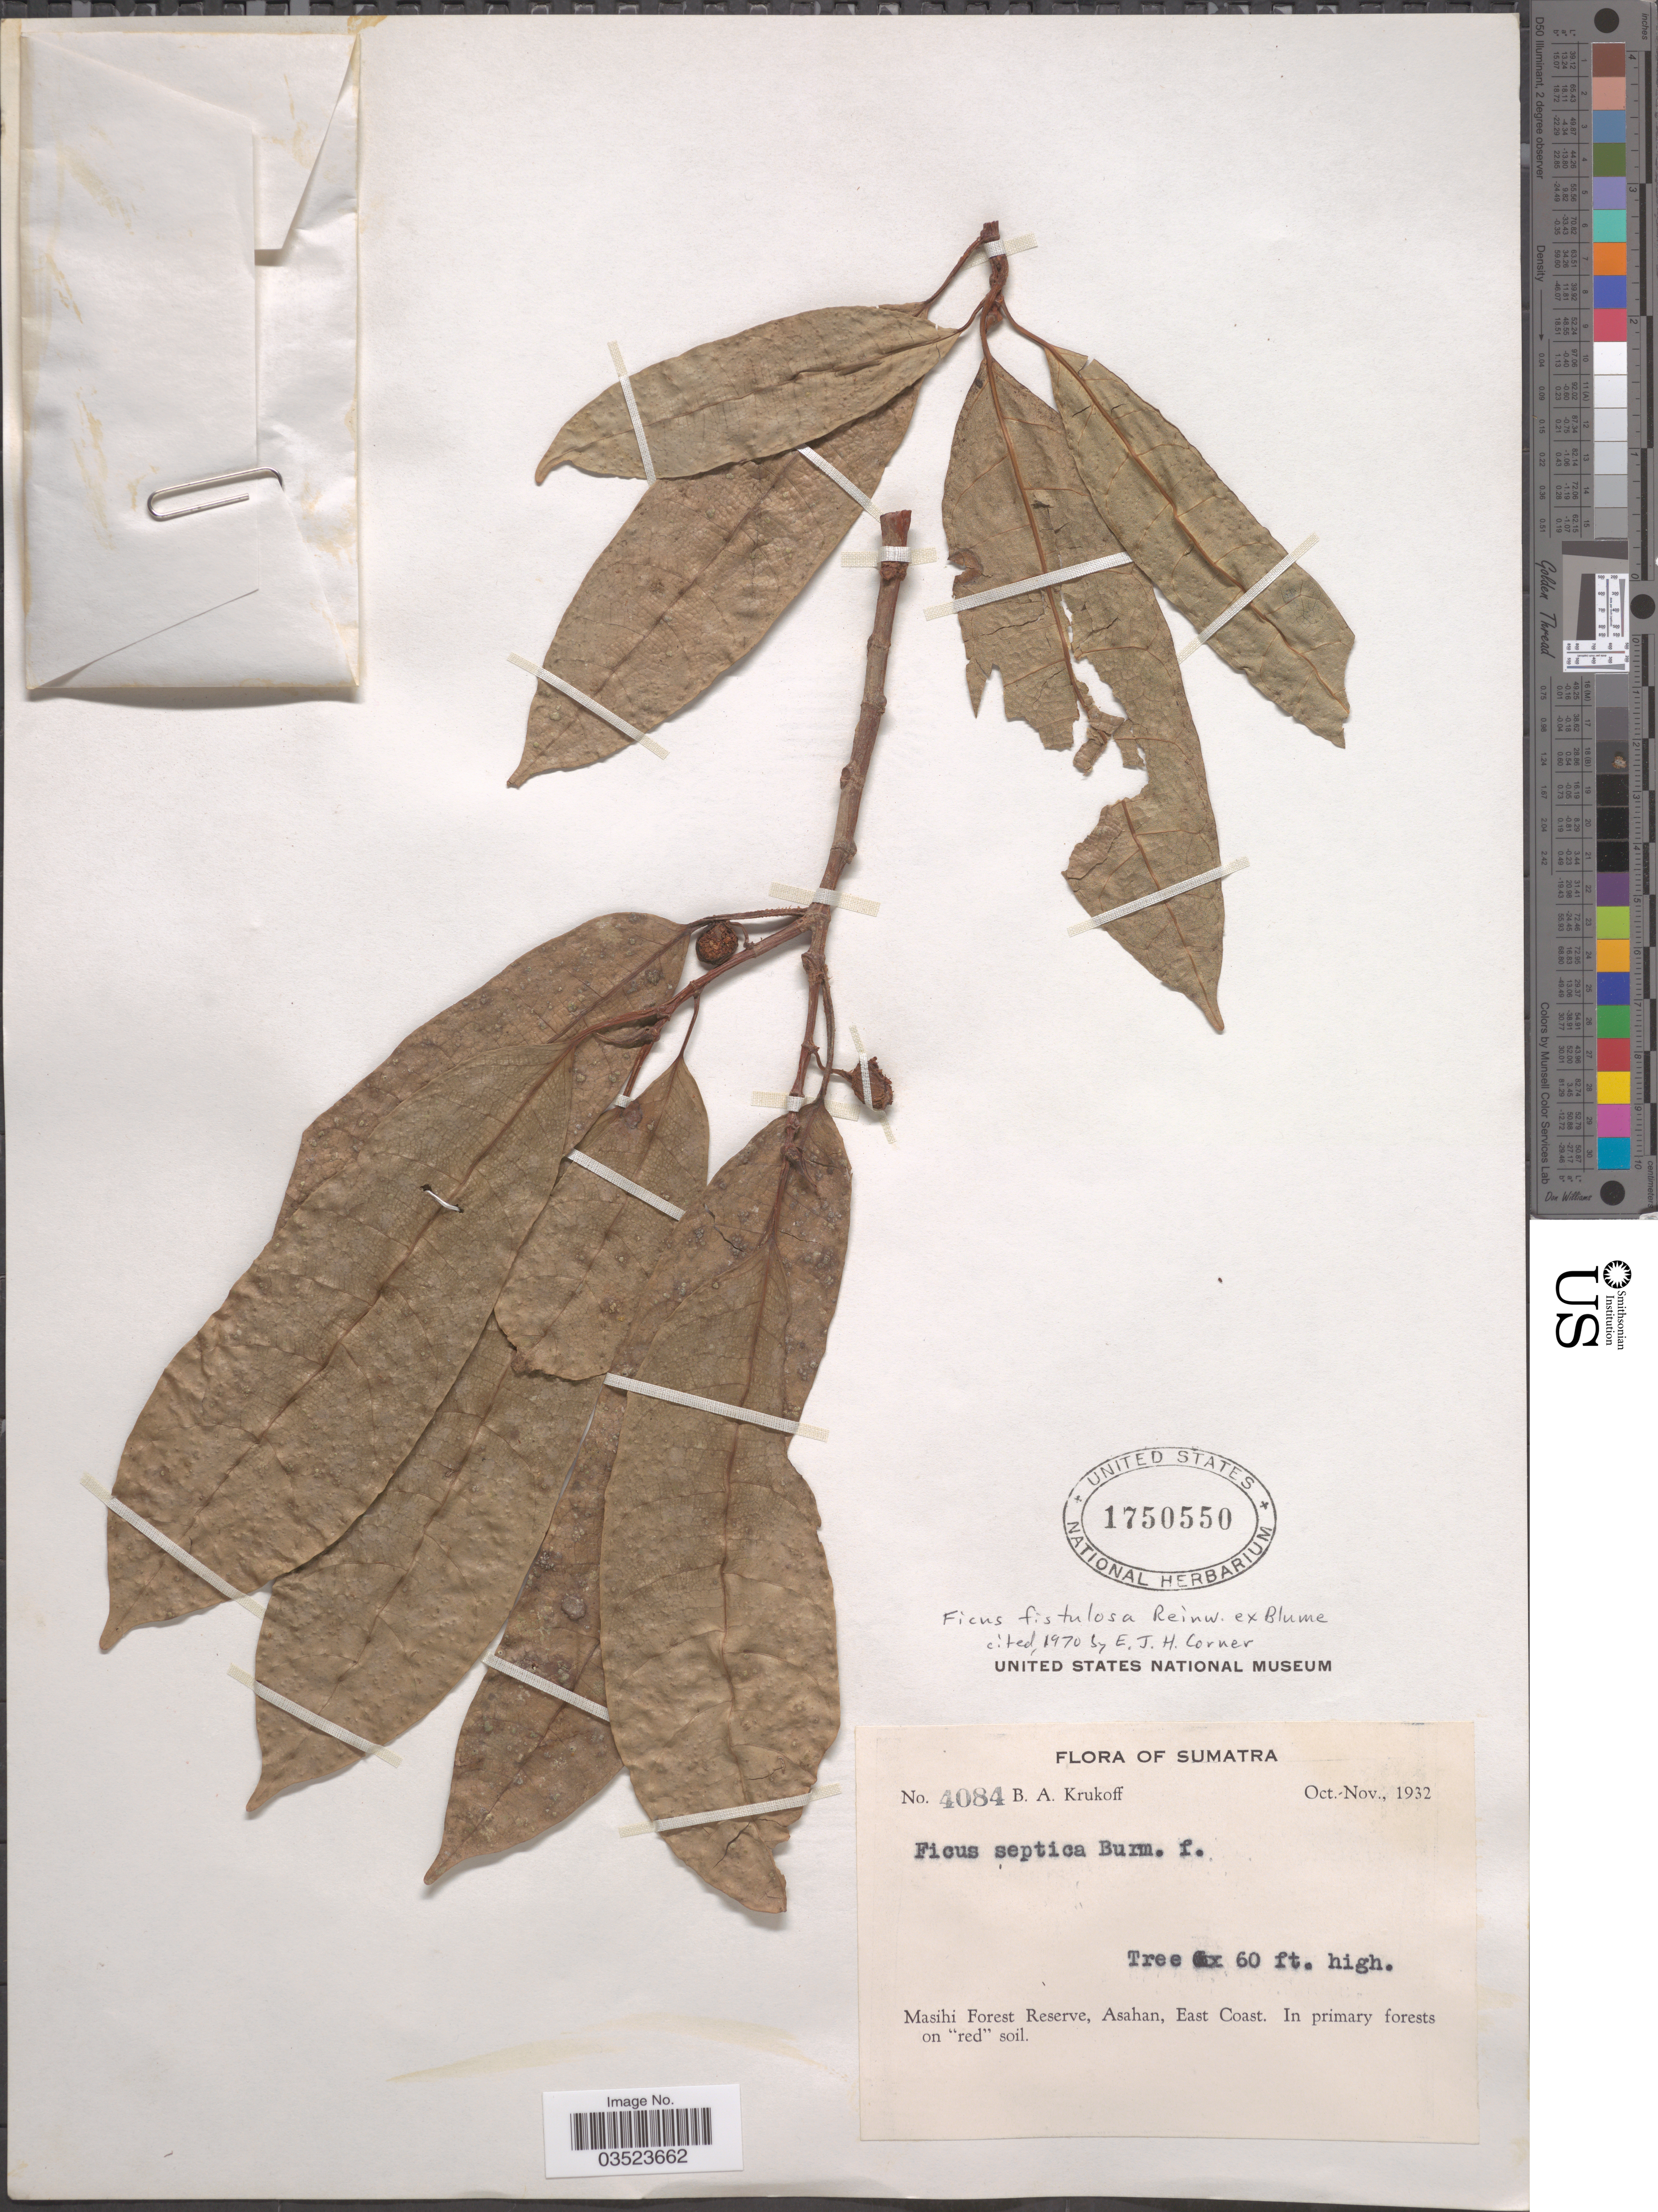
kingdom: Plantae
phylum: Tracheophyta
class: Magnoliopsida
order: Rosales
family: Moraceae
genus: Ficus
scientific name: Ficus fistulosa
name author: Reinw. ex Blume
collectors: B. A. Krukoff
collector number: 4084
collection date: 1932-10/1932-11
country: Indonesia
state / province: Sumatra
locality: Masihi Forest Reserve, Asahan, East Coast.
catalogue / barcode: US 1750550